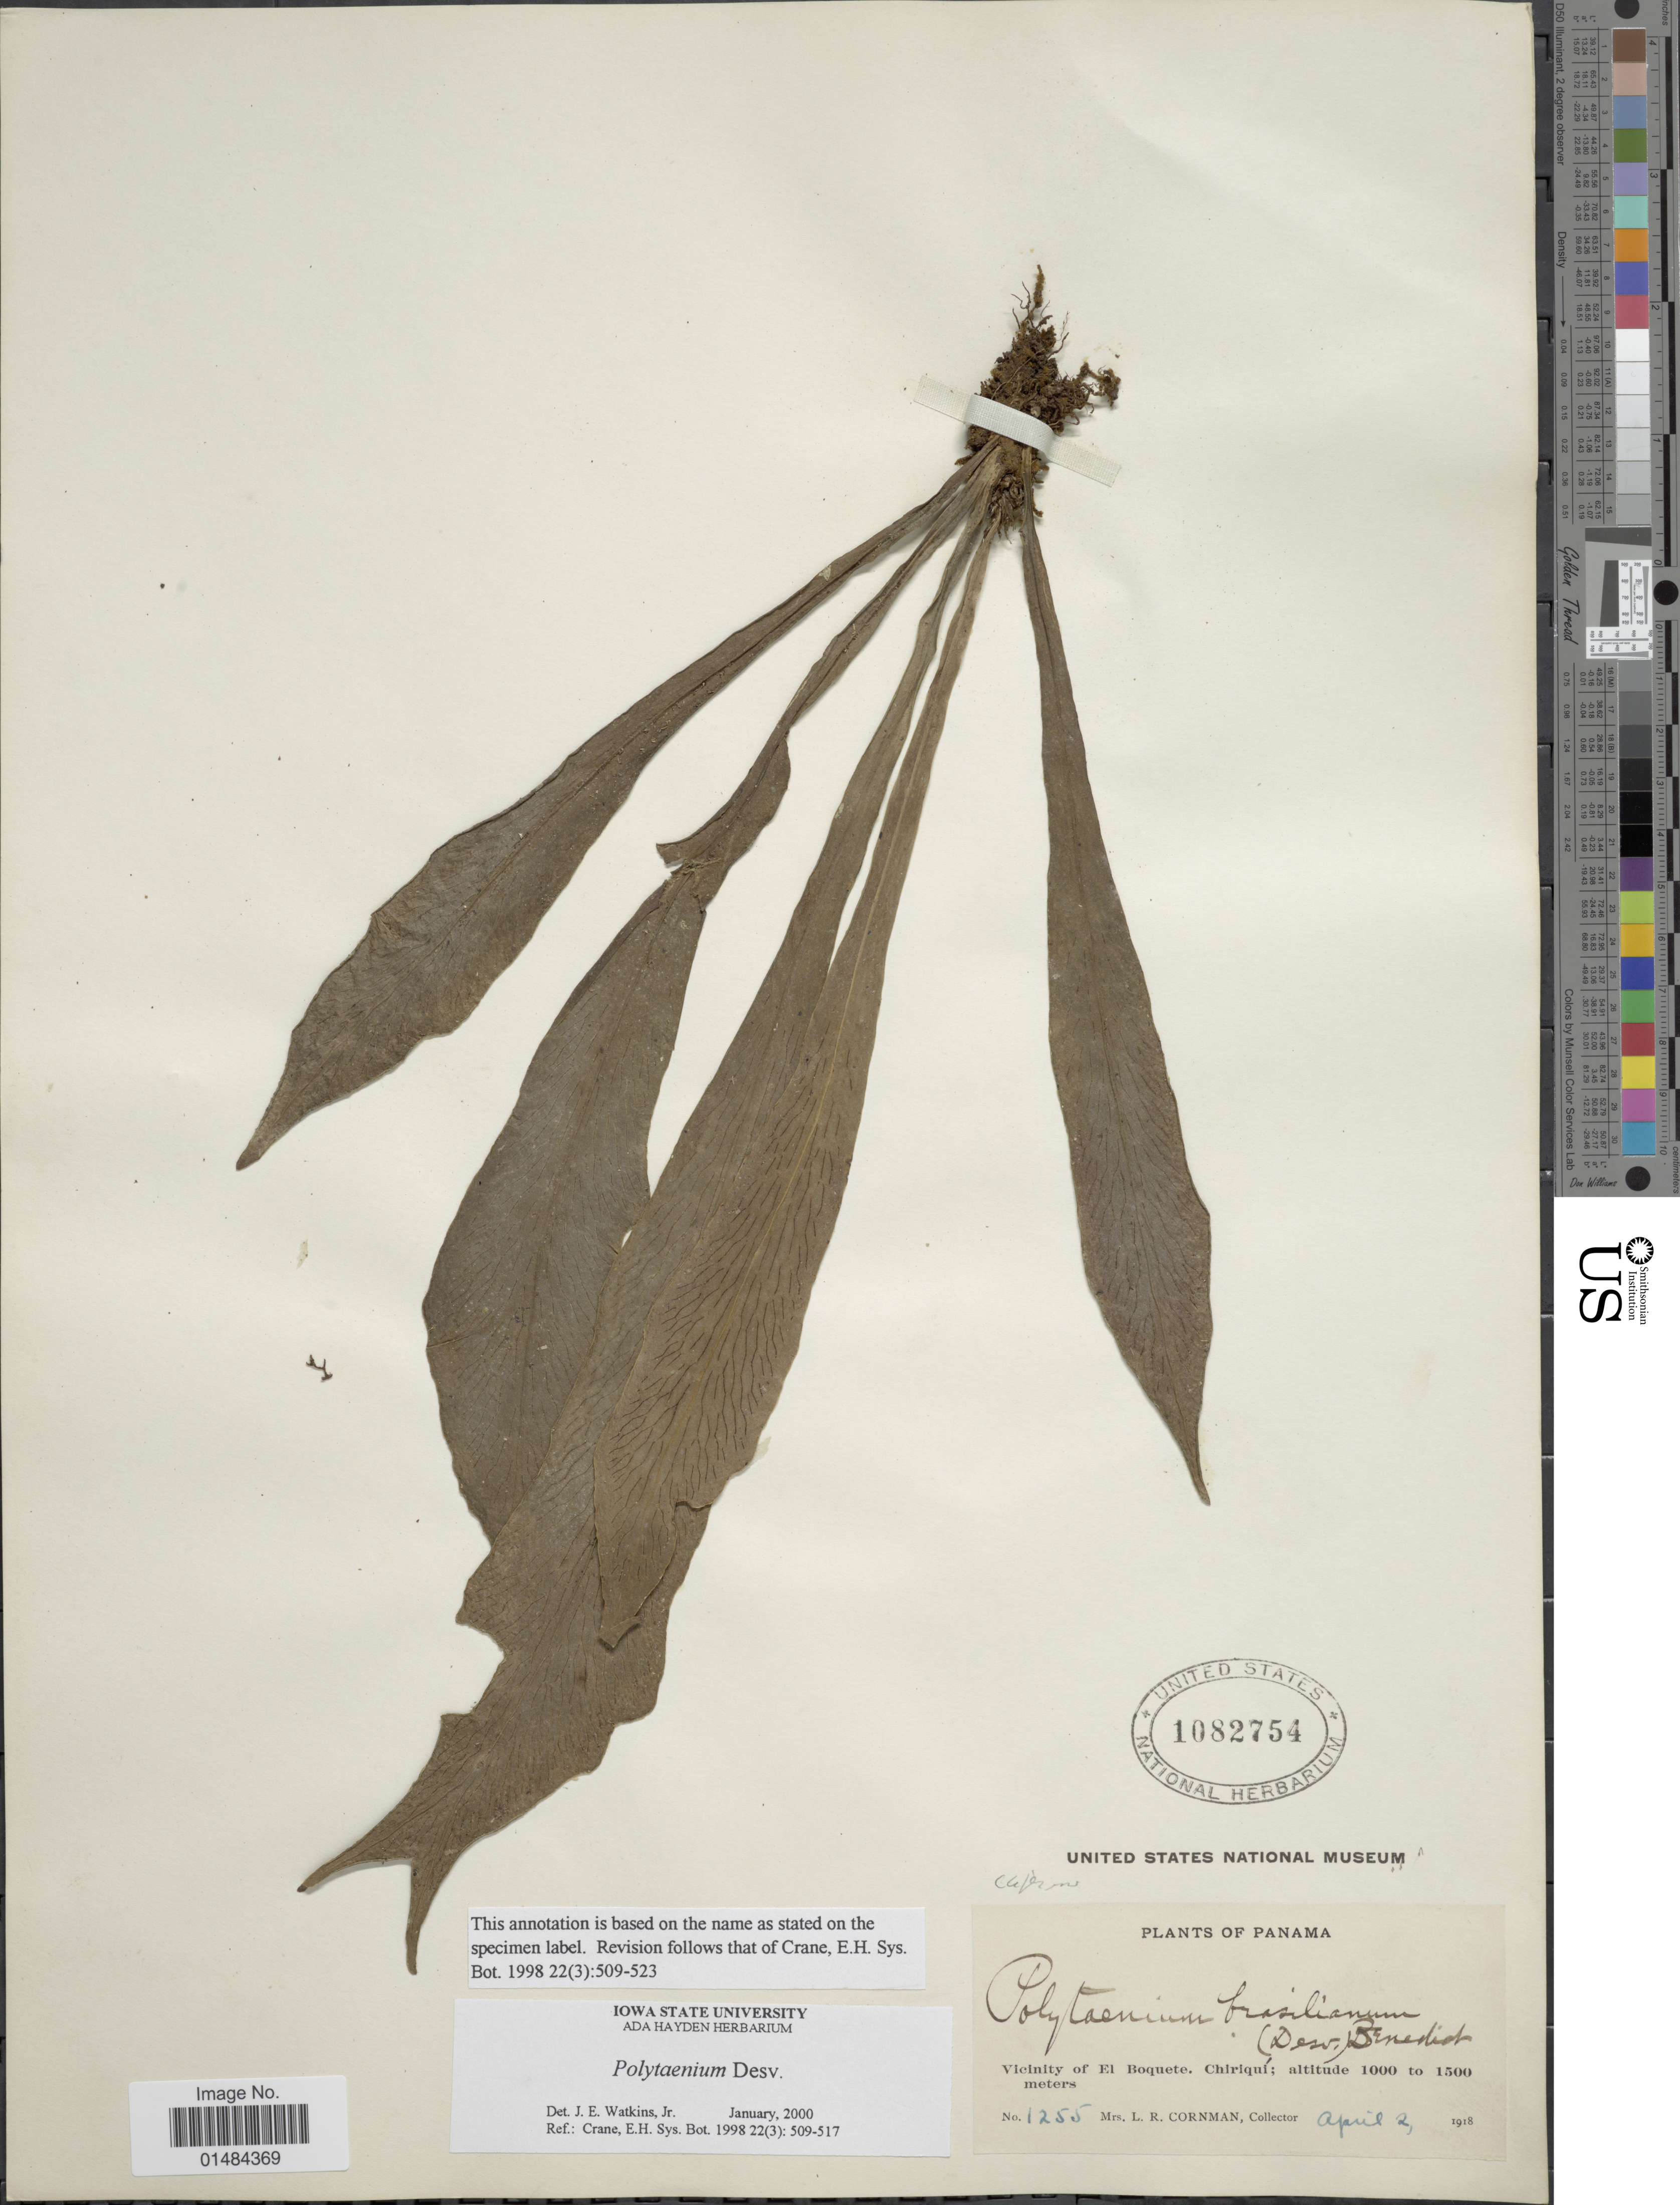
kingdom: Plantae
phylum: Tracheophyta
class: Polypodiopsida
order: Polypodiales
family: Pteridaceae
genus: Polytaenium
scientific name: Polytaenium cajenense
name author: (Desv.) Benedict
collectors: L. Cornman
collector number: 1255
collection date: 1918-04-02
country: Panama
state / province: Chiriqui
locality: Panama, Vicinity of El Boquete, Chiriqui.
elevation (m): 1000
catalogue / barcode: US 1082754